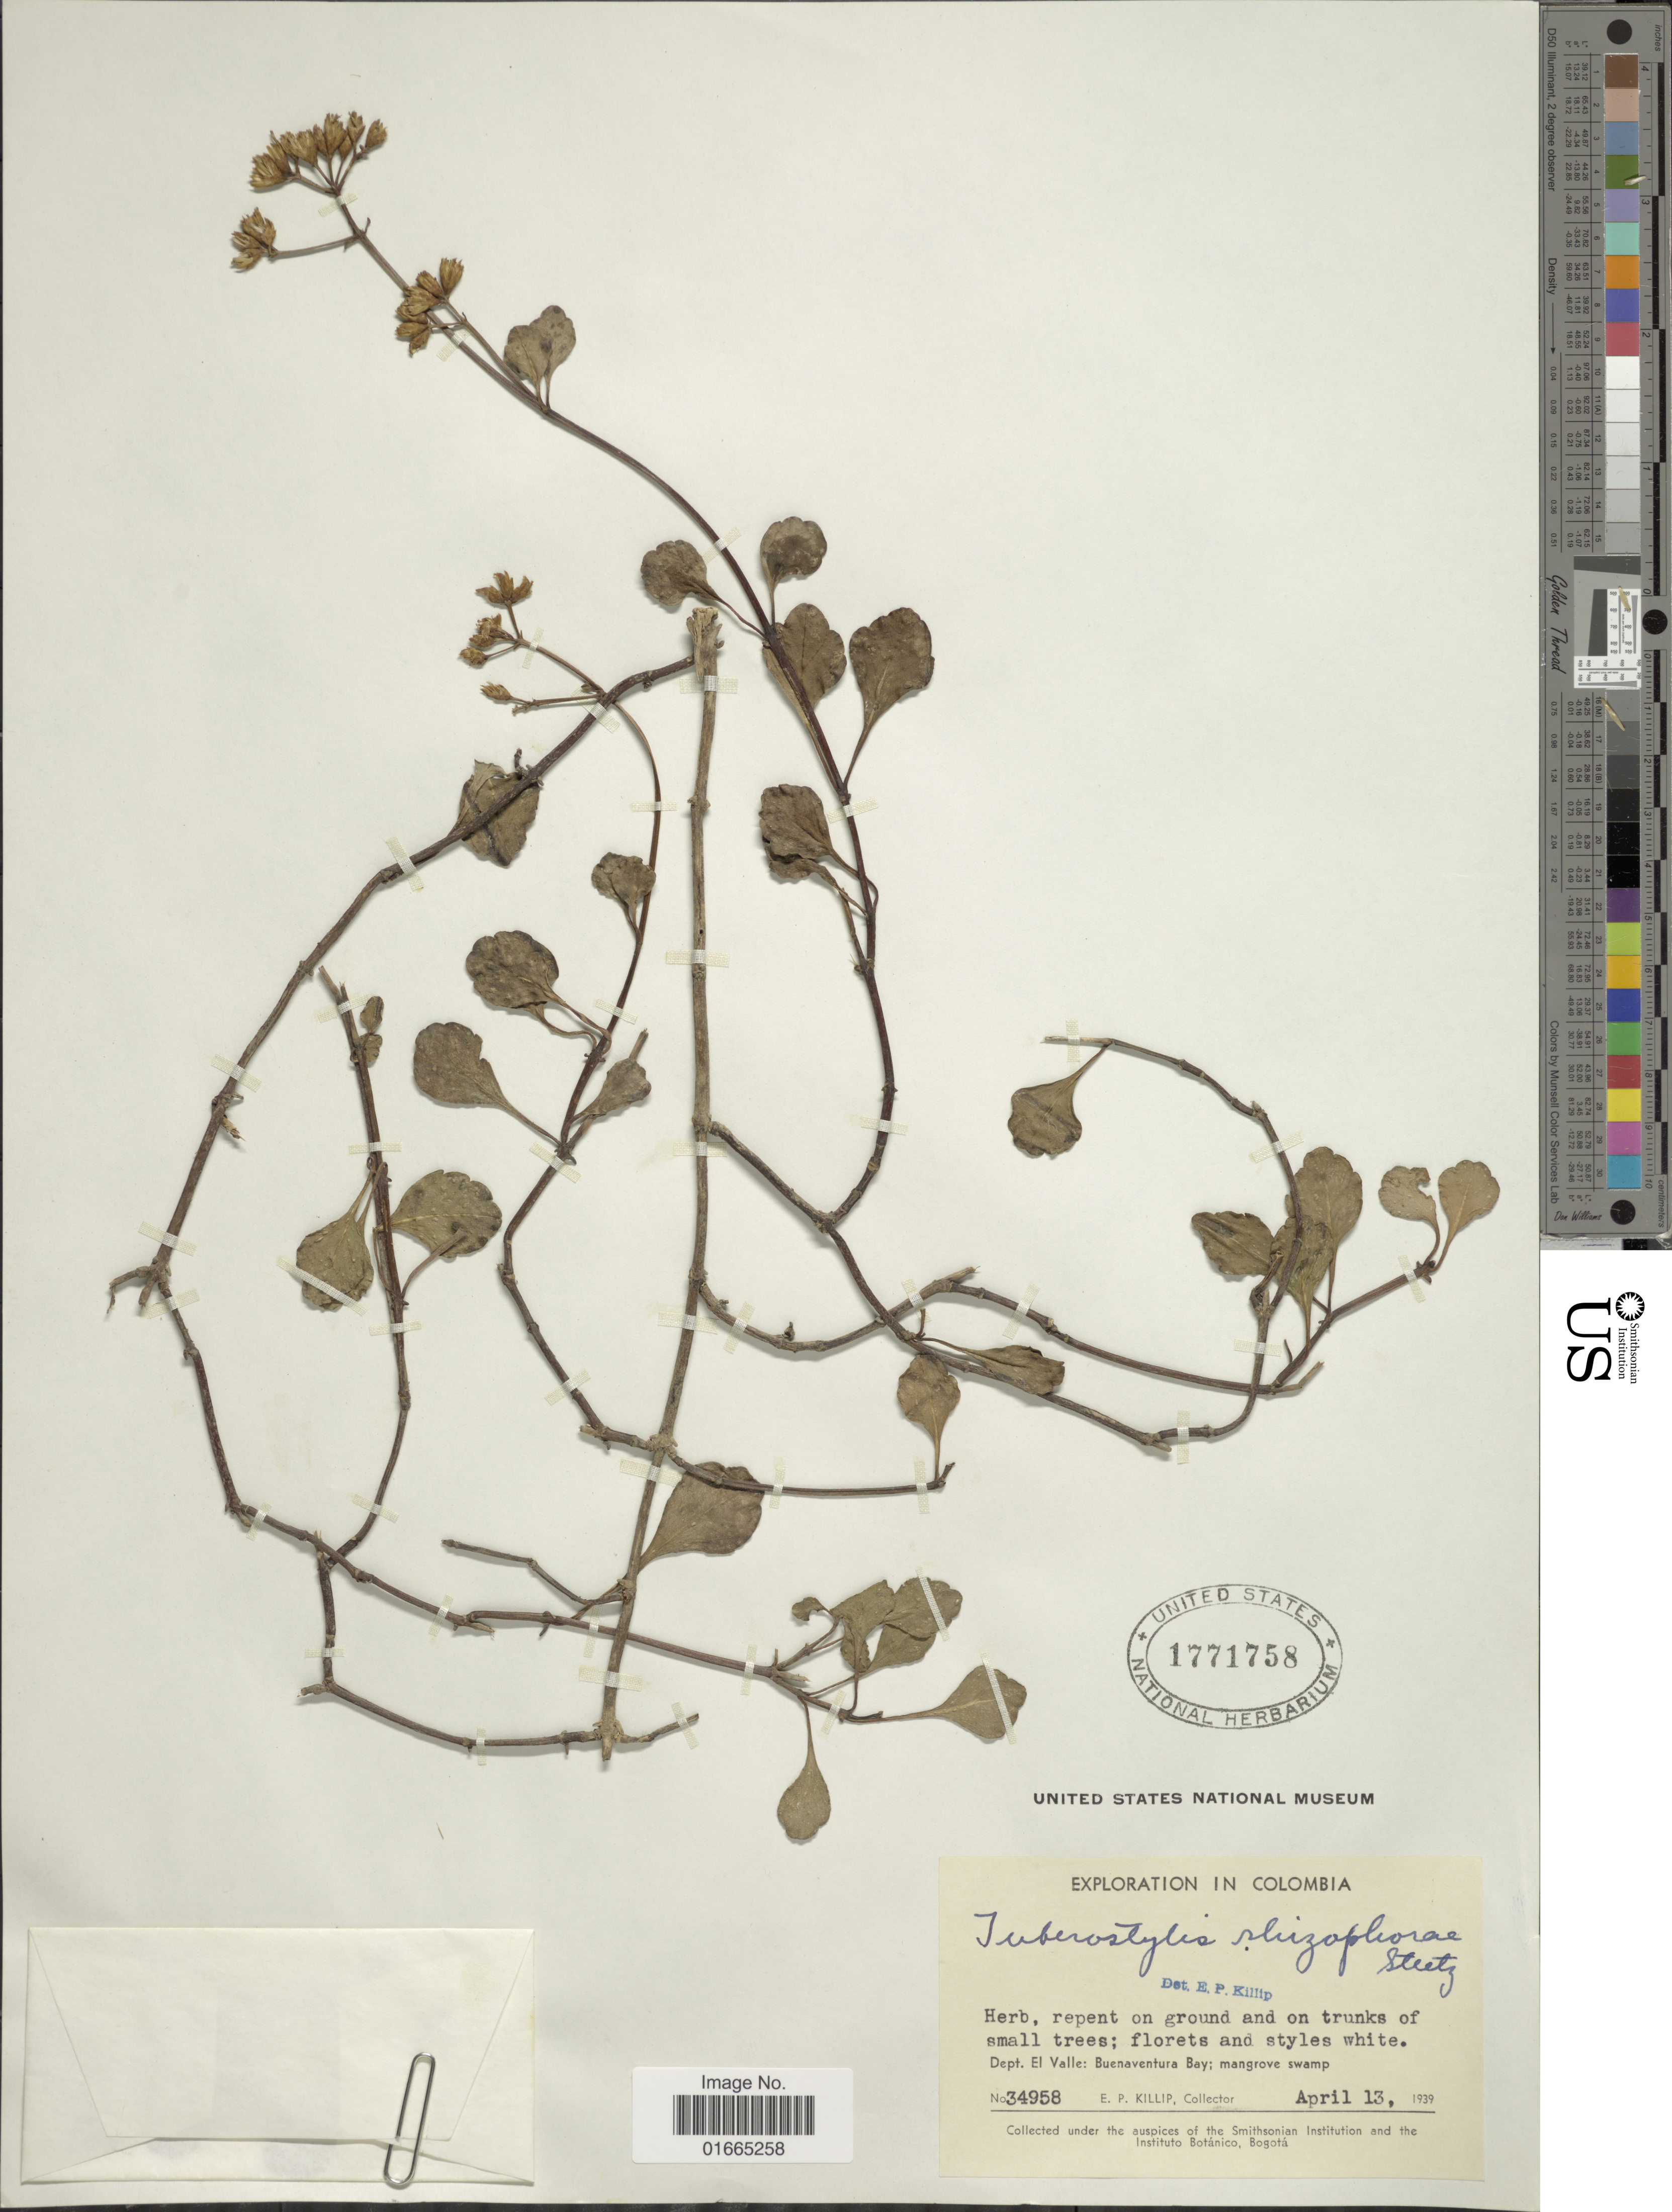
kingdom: Plantae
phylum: Tracheophyta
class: Magnoliopsida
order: Asterales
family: Asteraceae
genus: Tuberostylis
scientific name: Tuberostylis rhizophorae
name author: Steetz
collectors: E. P. Killip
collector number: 34958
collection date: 1939-04-13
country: Colombia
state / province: Valle del Cauca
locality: Dept. El Valle: Buenaventura Bay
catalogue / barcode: US 1771758